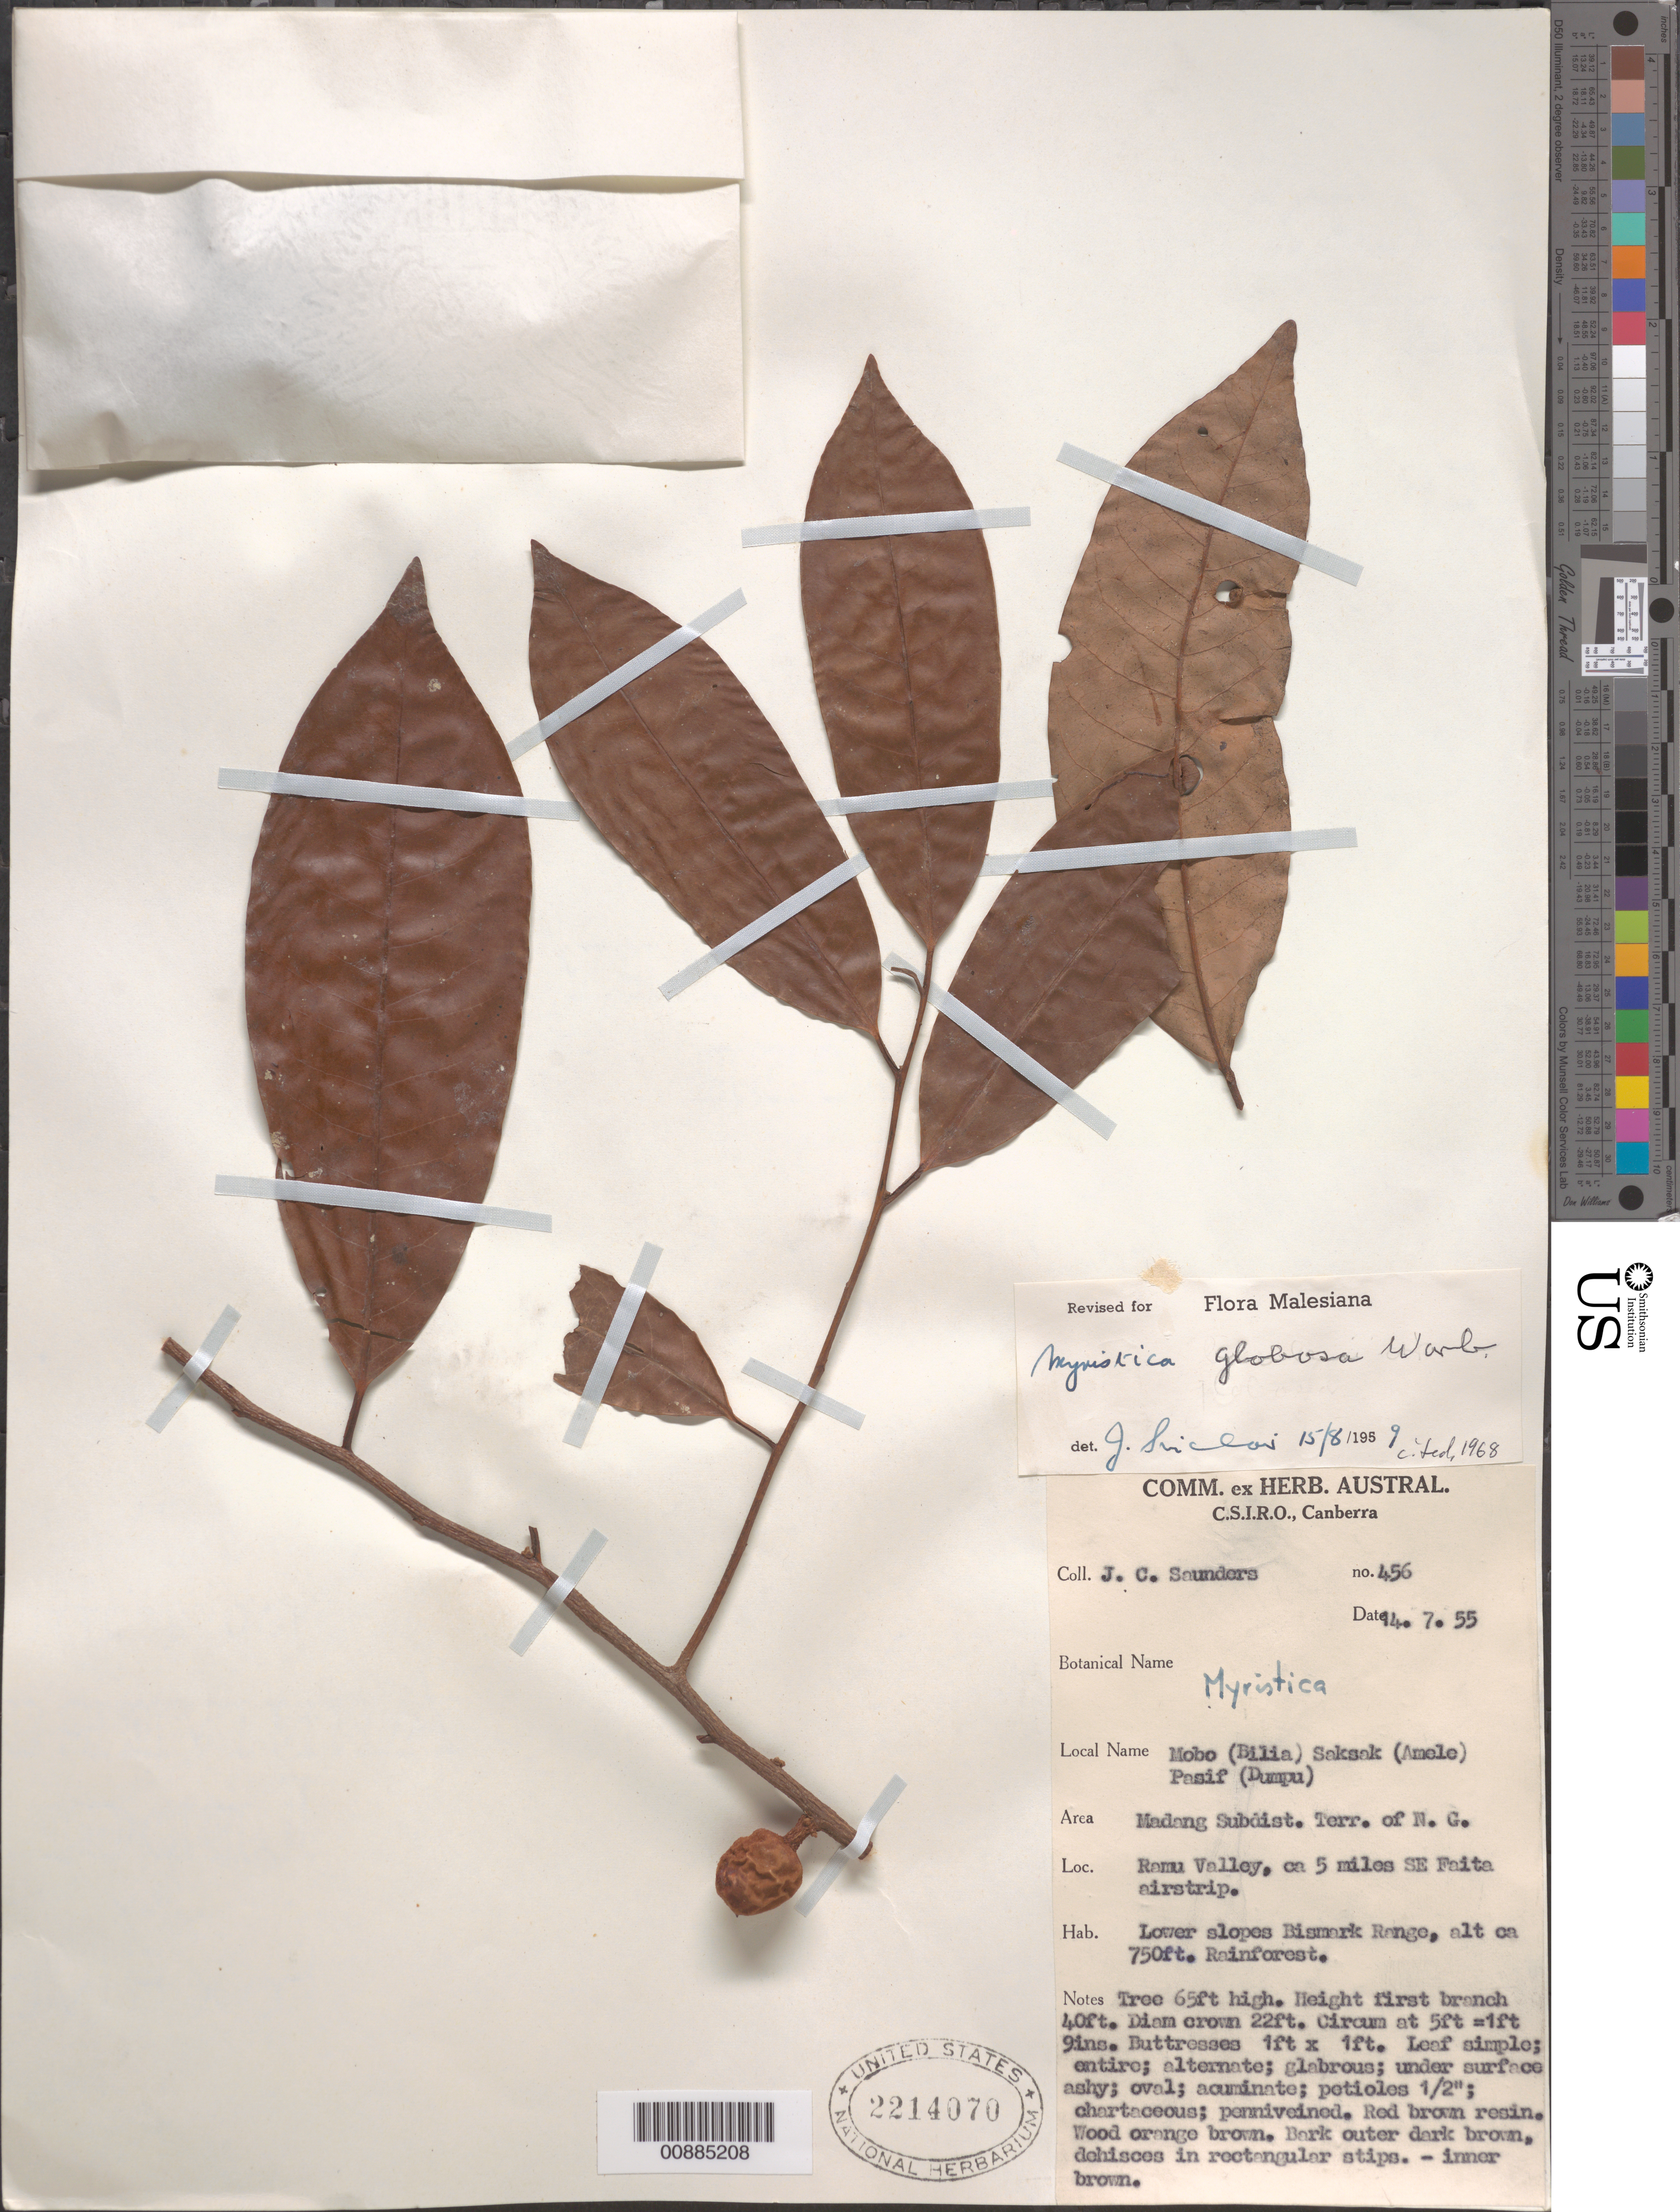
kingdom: Plantae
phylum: Tracheophyta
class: Magnoliopsida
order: Magnoliales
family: Myristicaceae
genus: Myristica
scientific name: Myristica globosa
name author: Warb.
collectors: J. C. Saunders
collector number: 456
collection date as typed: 14 Jul 1955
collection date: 1955-07-14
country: Papua New Guinea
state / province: Madang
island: New Guinea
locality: ca 5 miles SE Faita airstrip, Ramu Valley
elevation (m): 229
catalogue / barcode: US 2214070